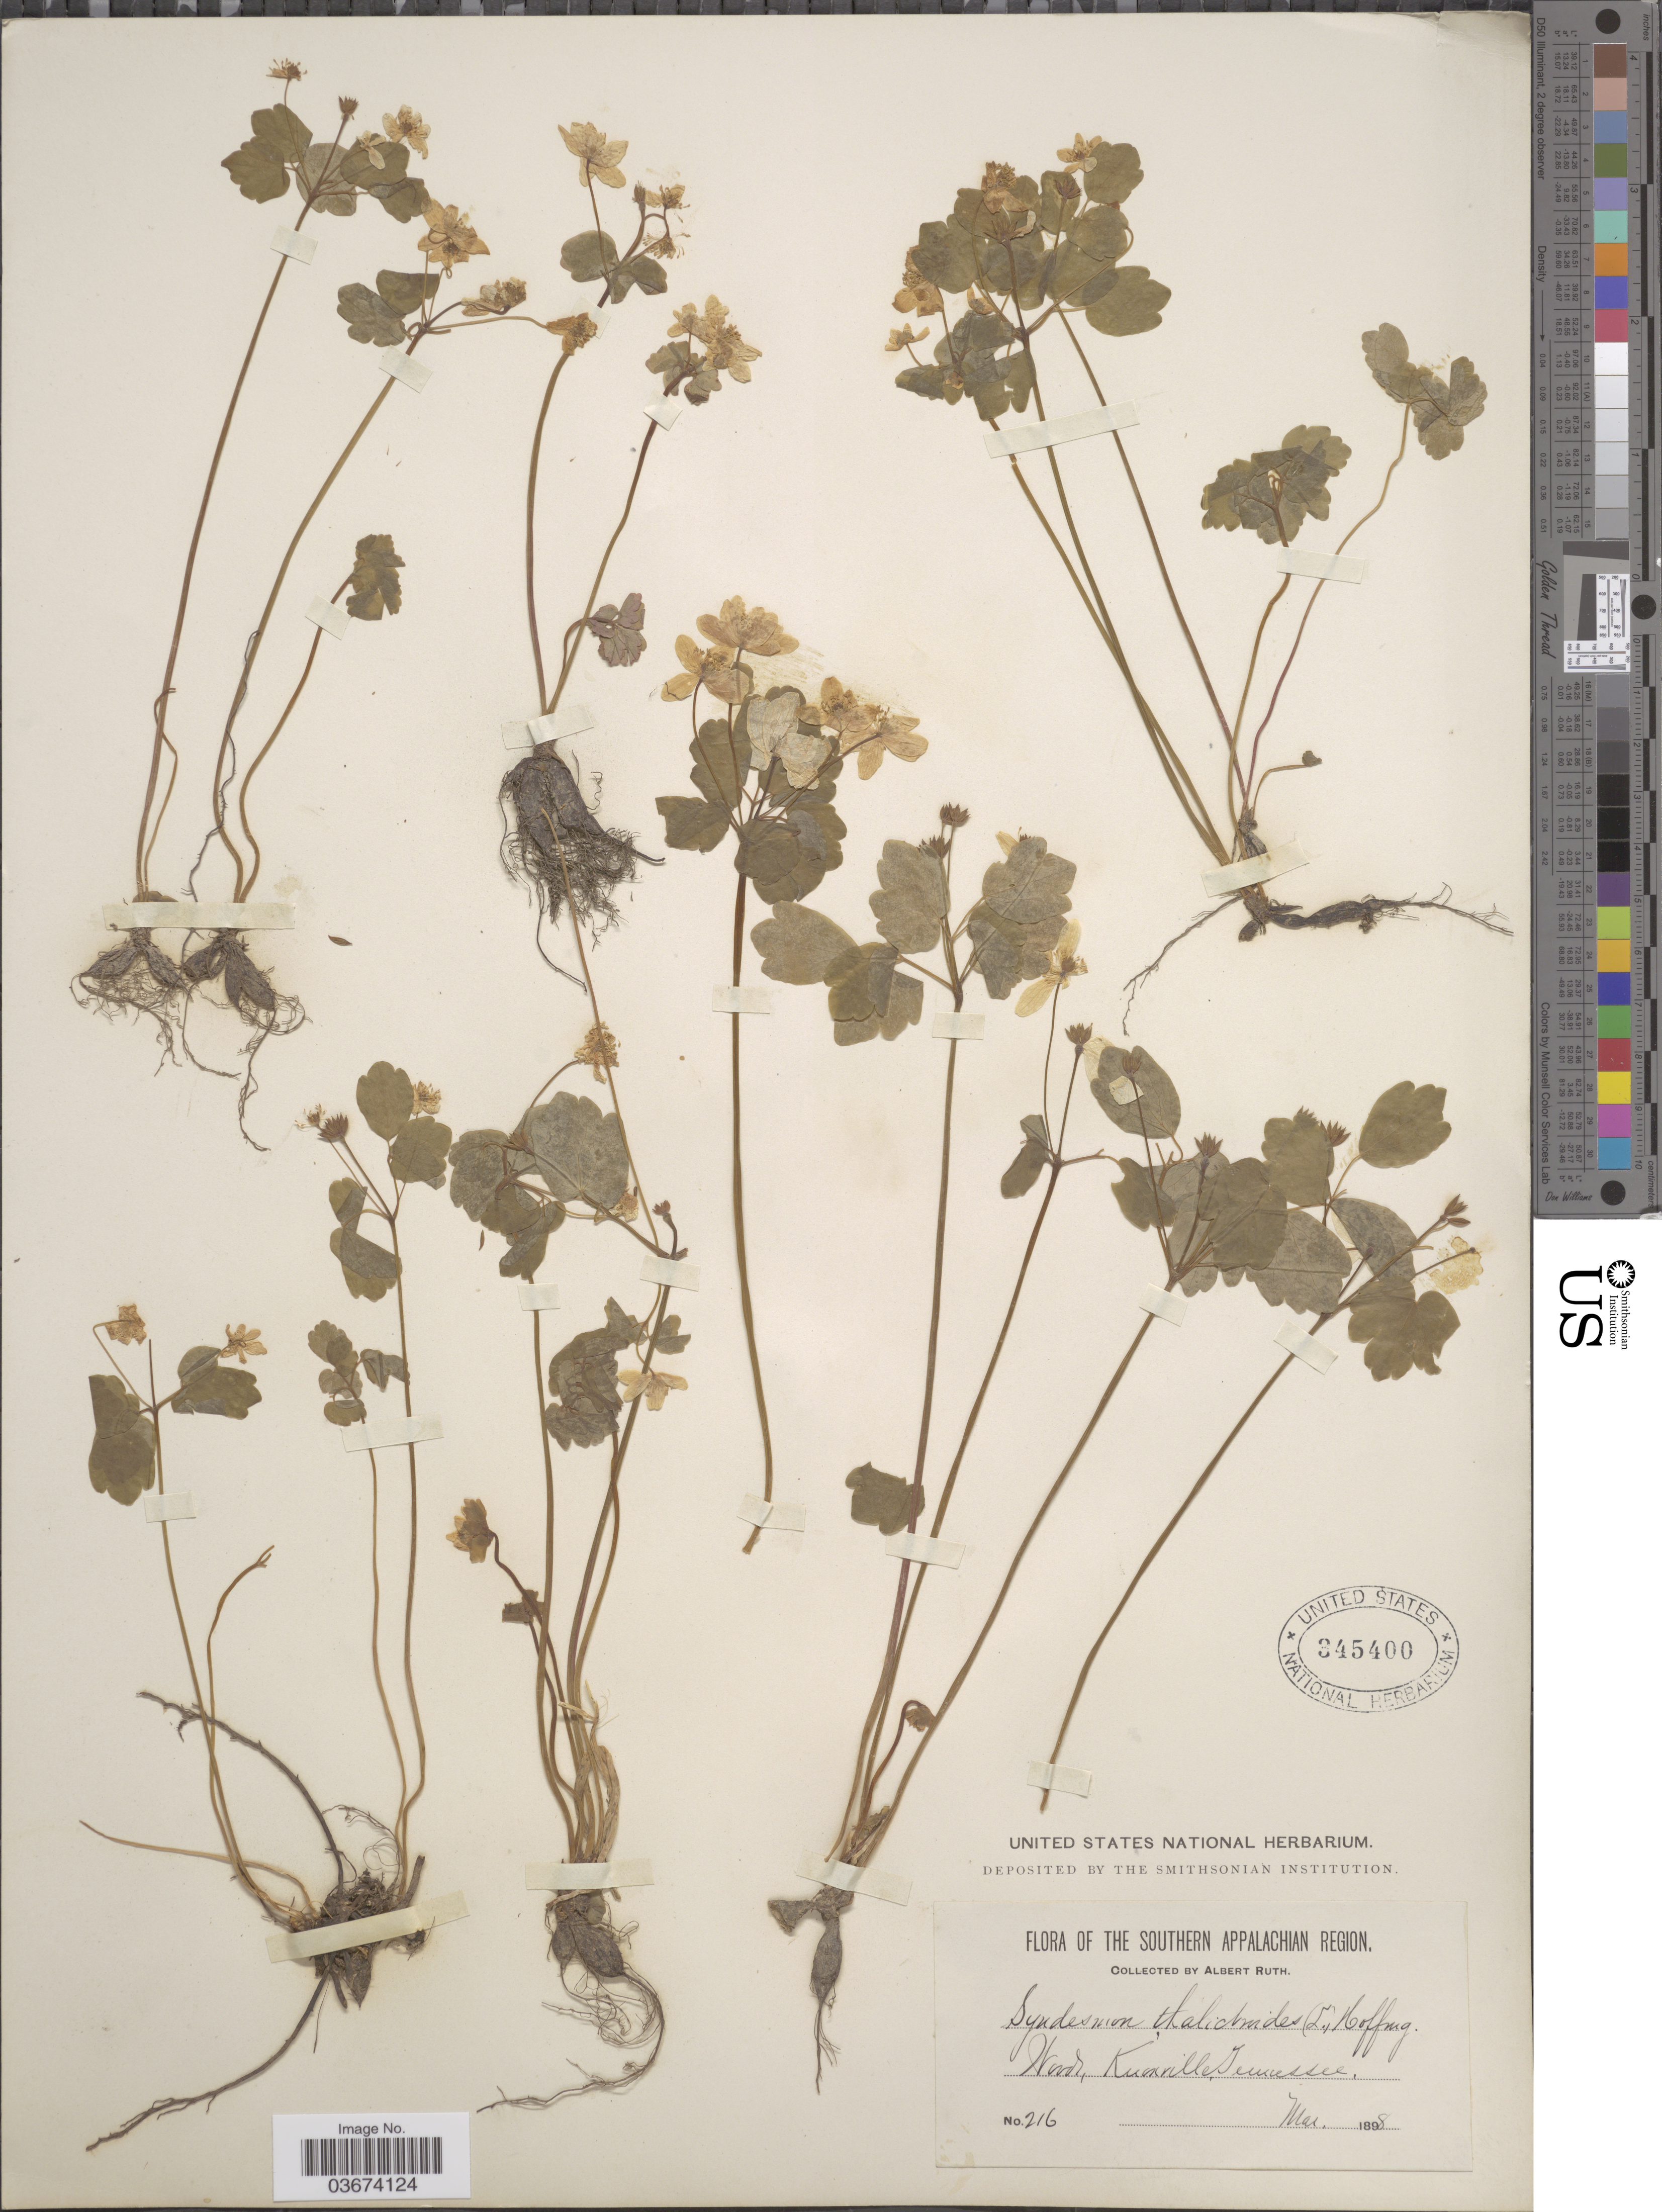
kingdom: Plantae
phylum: Tracheophyta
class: Magnoliopsida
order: Ranunculales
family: Ranunculaceae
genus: Thalictrum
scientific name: Thalictrum thalictroides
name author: (L.) A.J. Eames & B. Boivin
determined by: Strong, M. T., (US), Smithsonian Institution - National Museum of Natural History (UNITED STATES)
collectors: A. Ruth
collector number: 216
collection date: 1898-03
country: United States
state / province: Tennessee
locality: The Southern Appalachian Region. Knoxville.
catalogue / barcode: US 345400